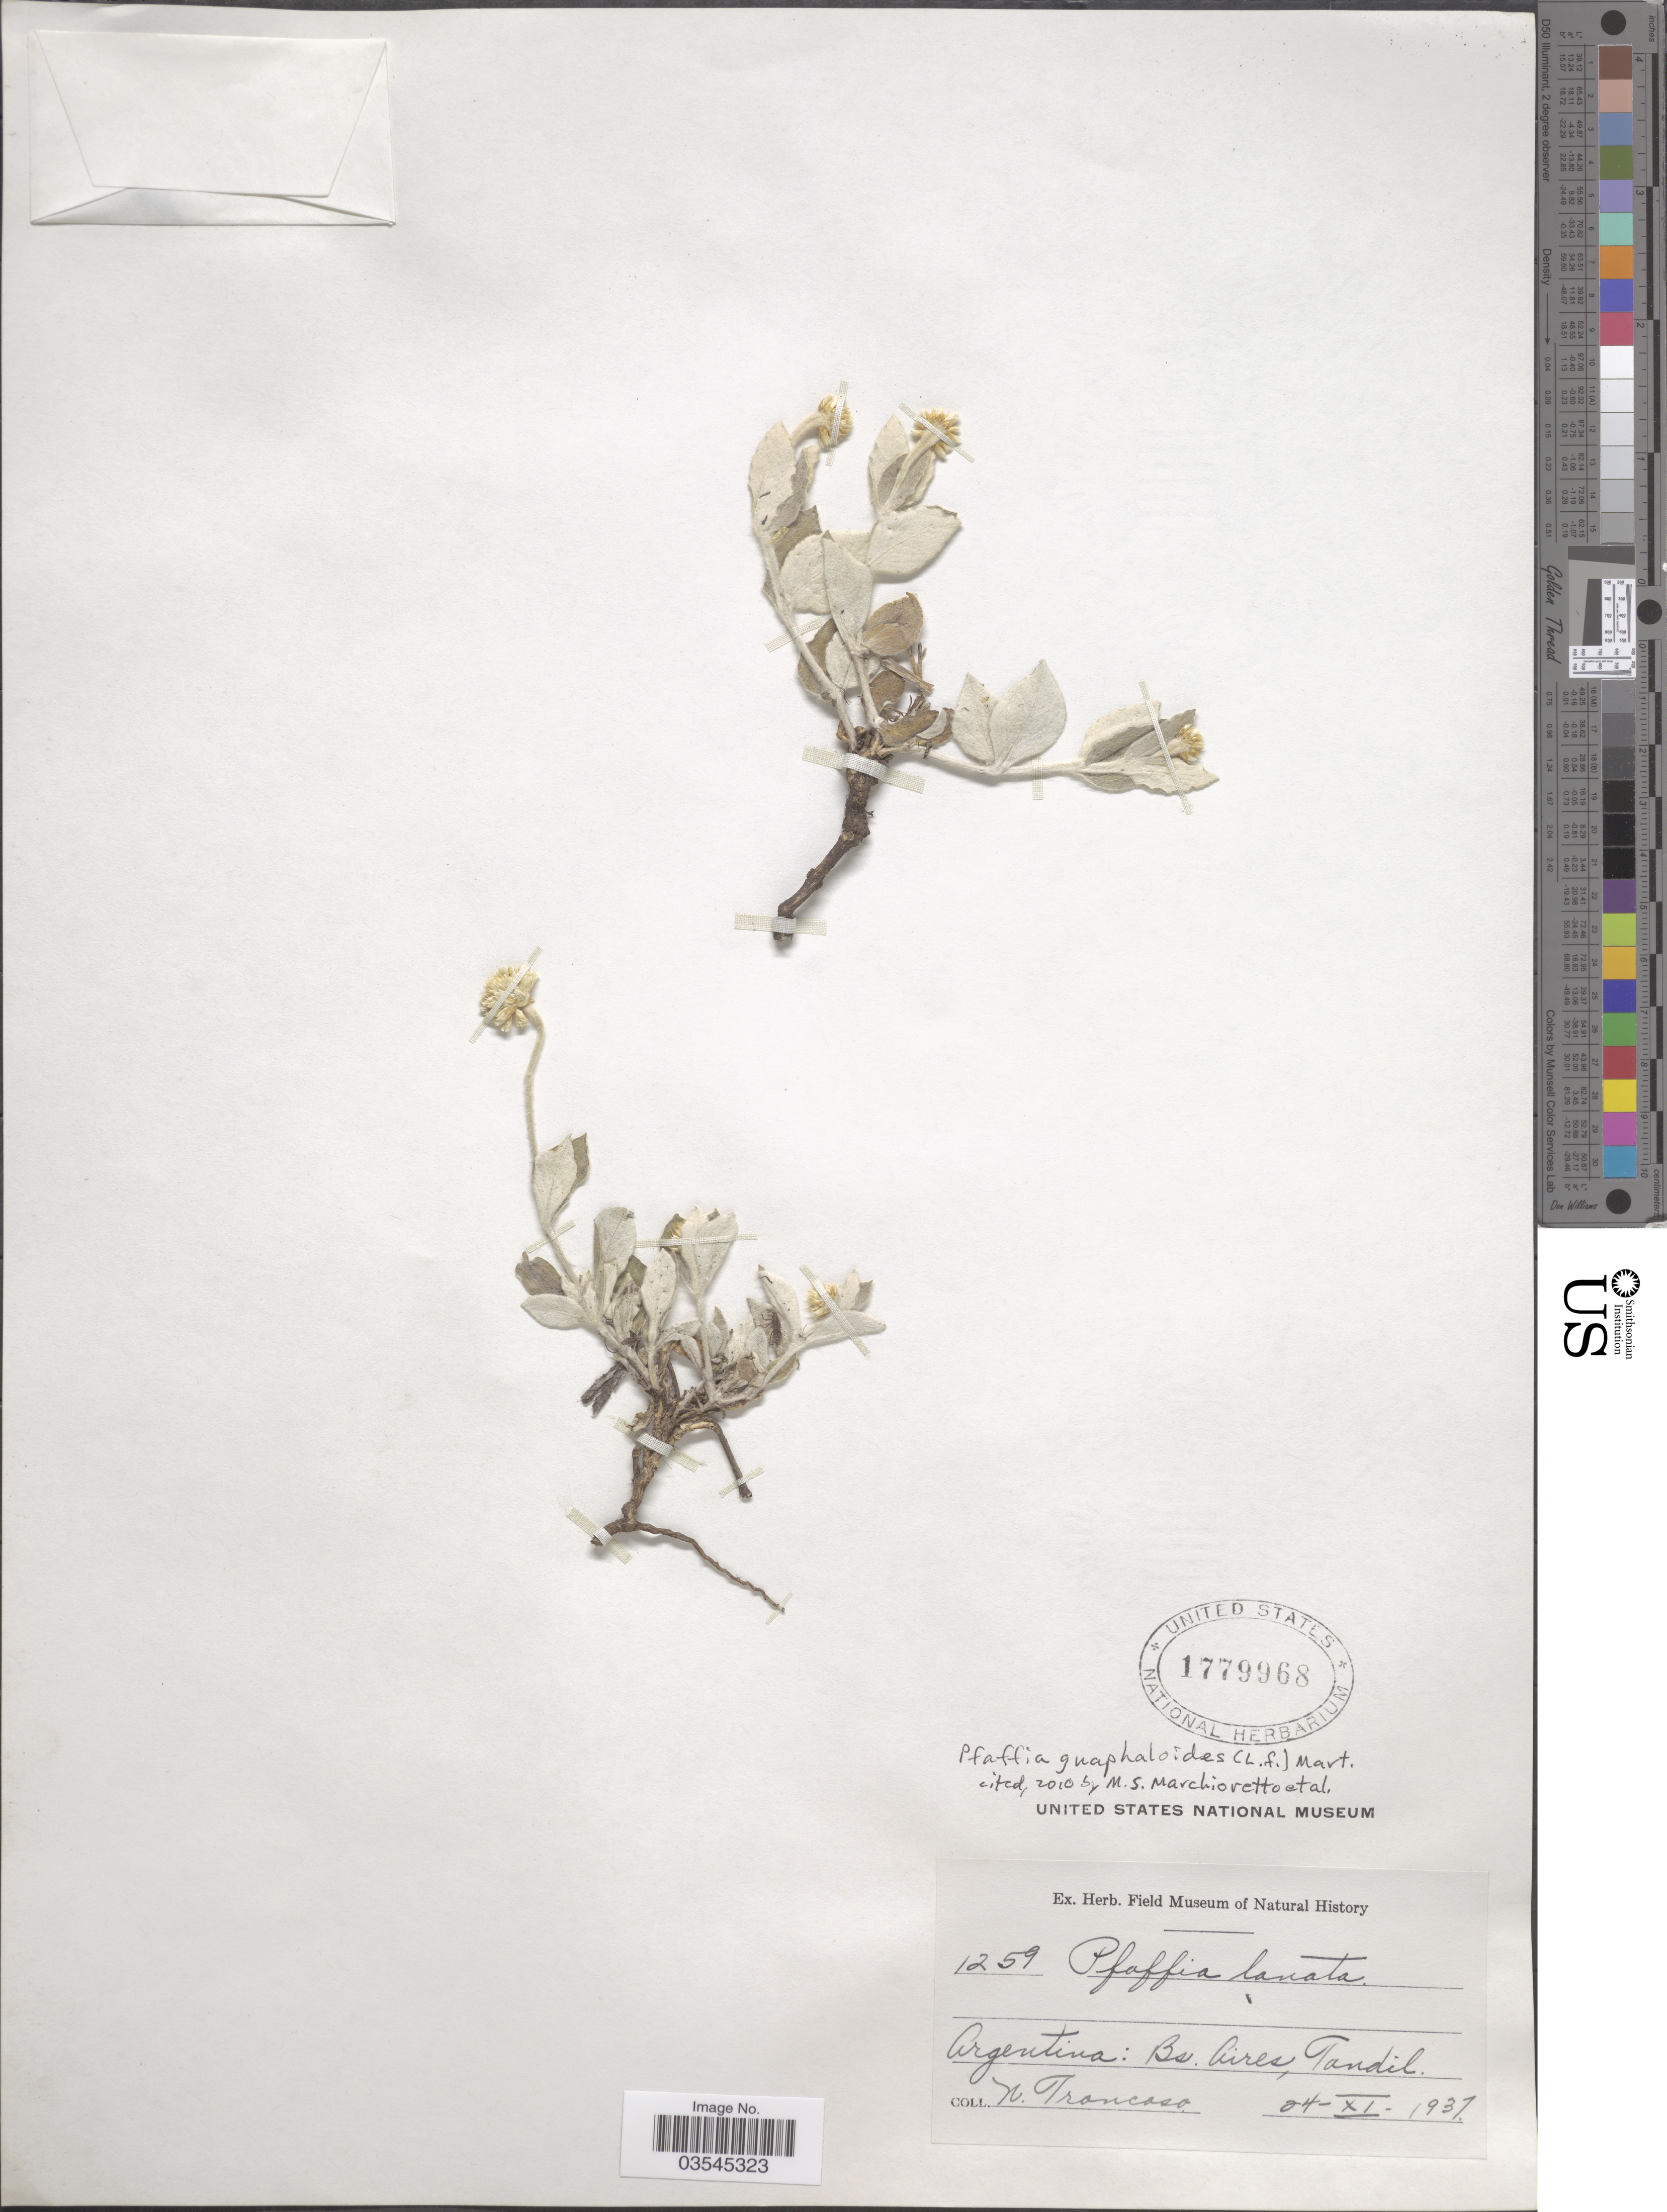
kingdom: Plantae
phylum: Tracheophyta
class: Magnoliopsida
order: Caryophyllales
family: Amaranthaceae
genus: Pfaffia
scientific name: Pfaffia gnaphaloides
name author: (L. f.) Mart.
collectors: N. Troncoso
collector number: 1259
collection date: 1937-11-24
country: Argentina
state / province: Buenos Aires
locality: Tandil.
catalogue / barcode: US 1779968